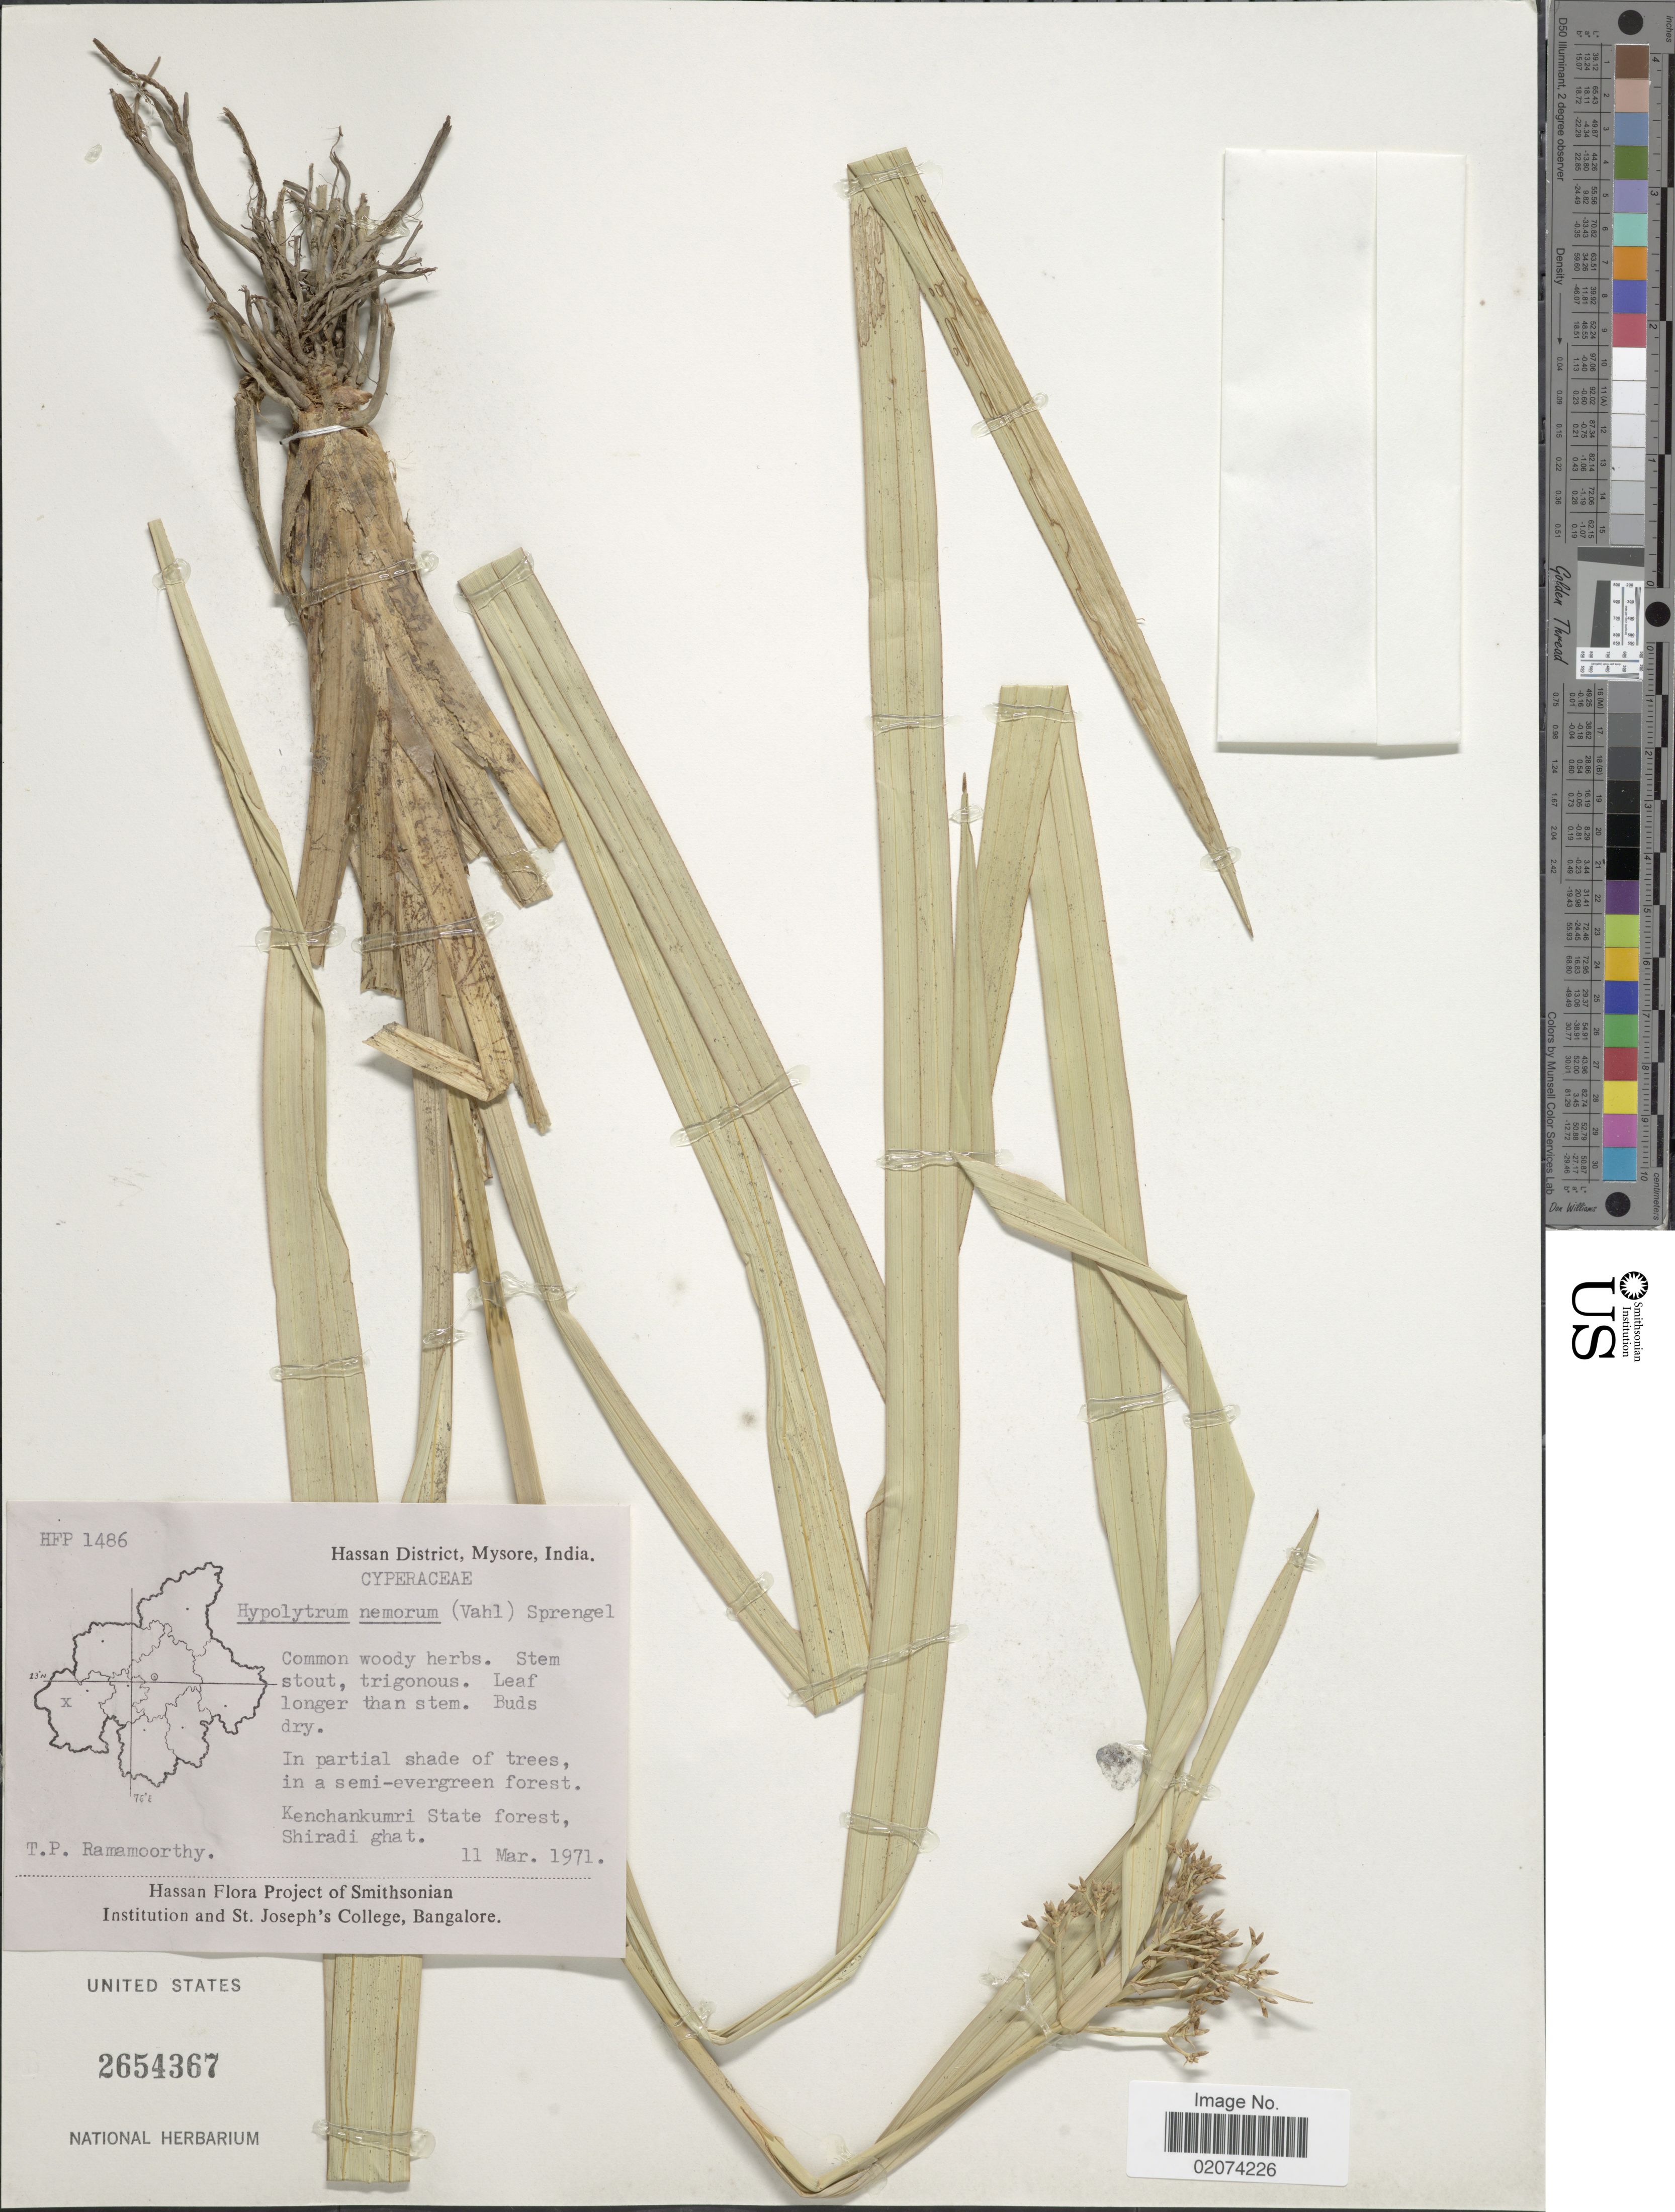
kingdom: Plantae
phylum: Tracheophyta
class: Liliopsida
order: Poales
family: Cyperaceae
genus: Hypolytrum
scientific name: Hypolytrum nemorum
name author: (Vahl) Spreng.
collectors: T. P. Ramamoorthy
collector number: HFP1486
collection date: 1971-03-11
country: India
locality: Hassan District, Mysore. Kenchankumri State Forest, Shiradi ghat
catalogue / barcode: US 2654367